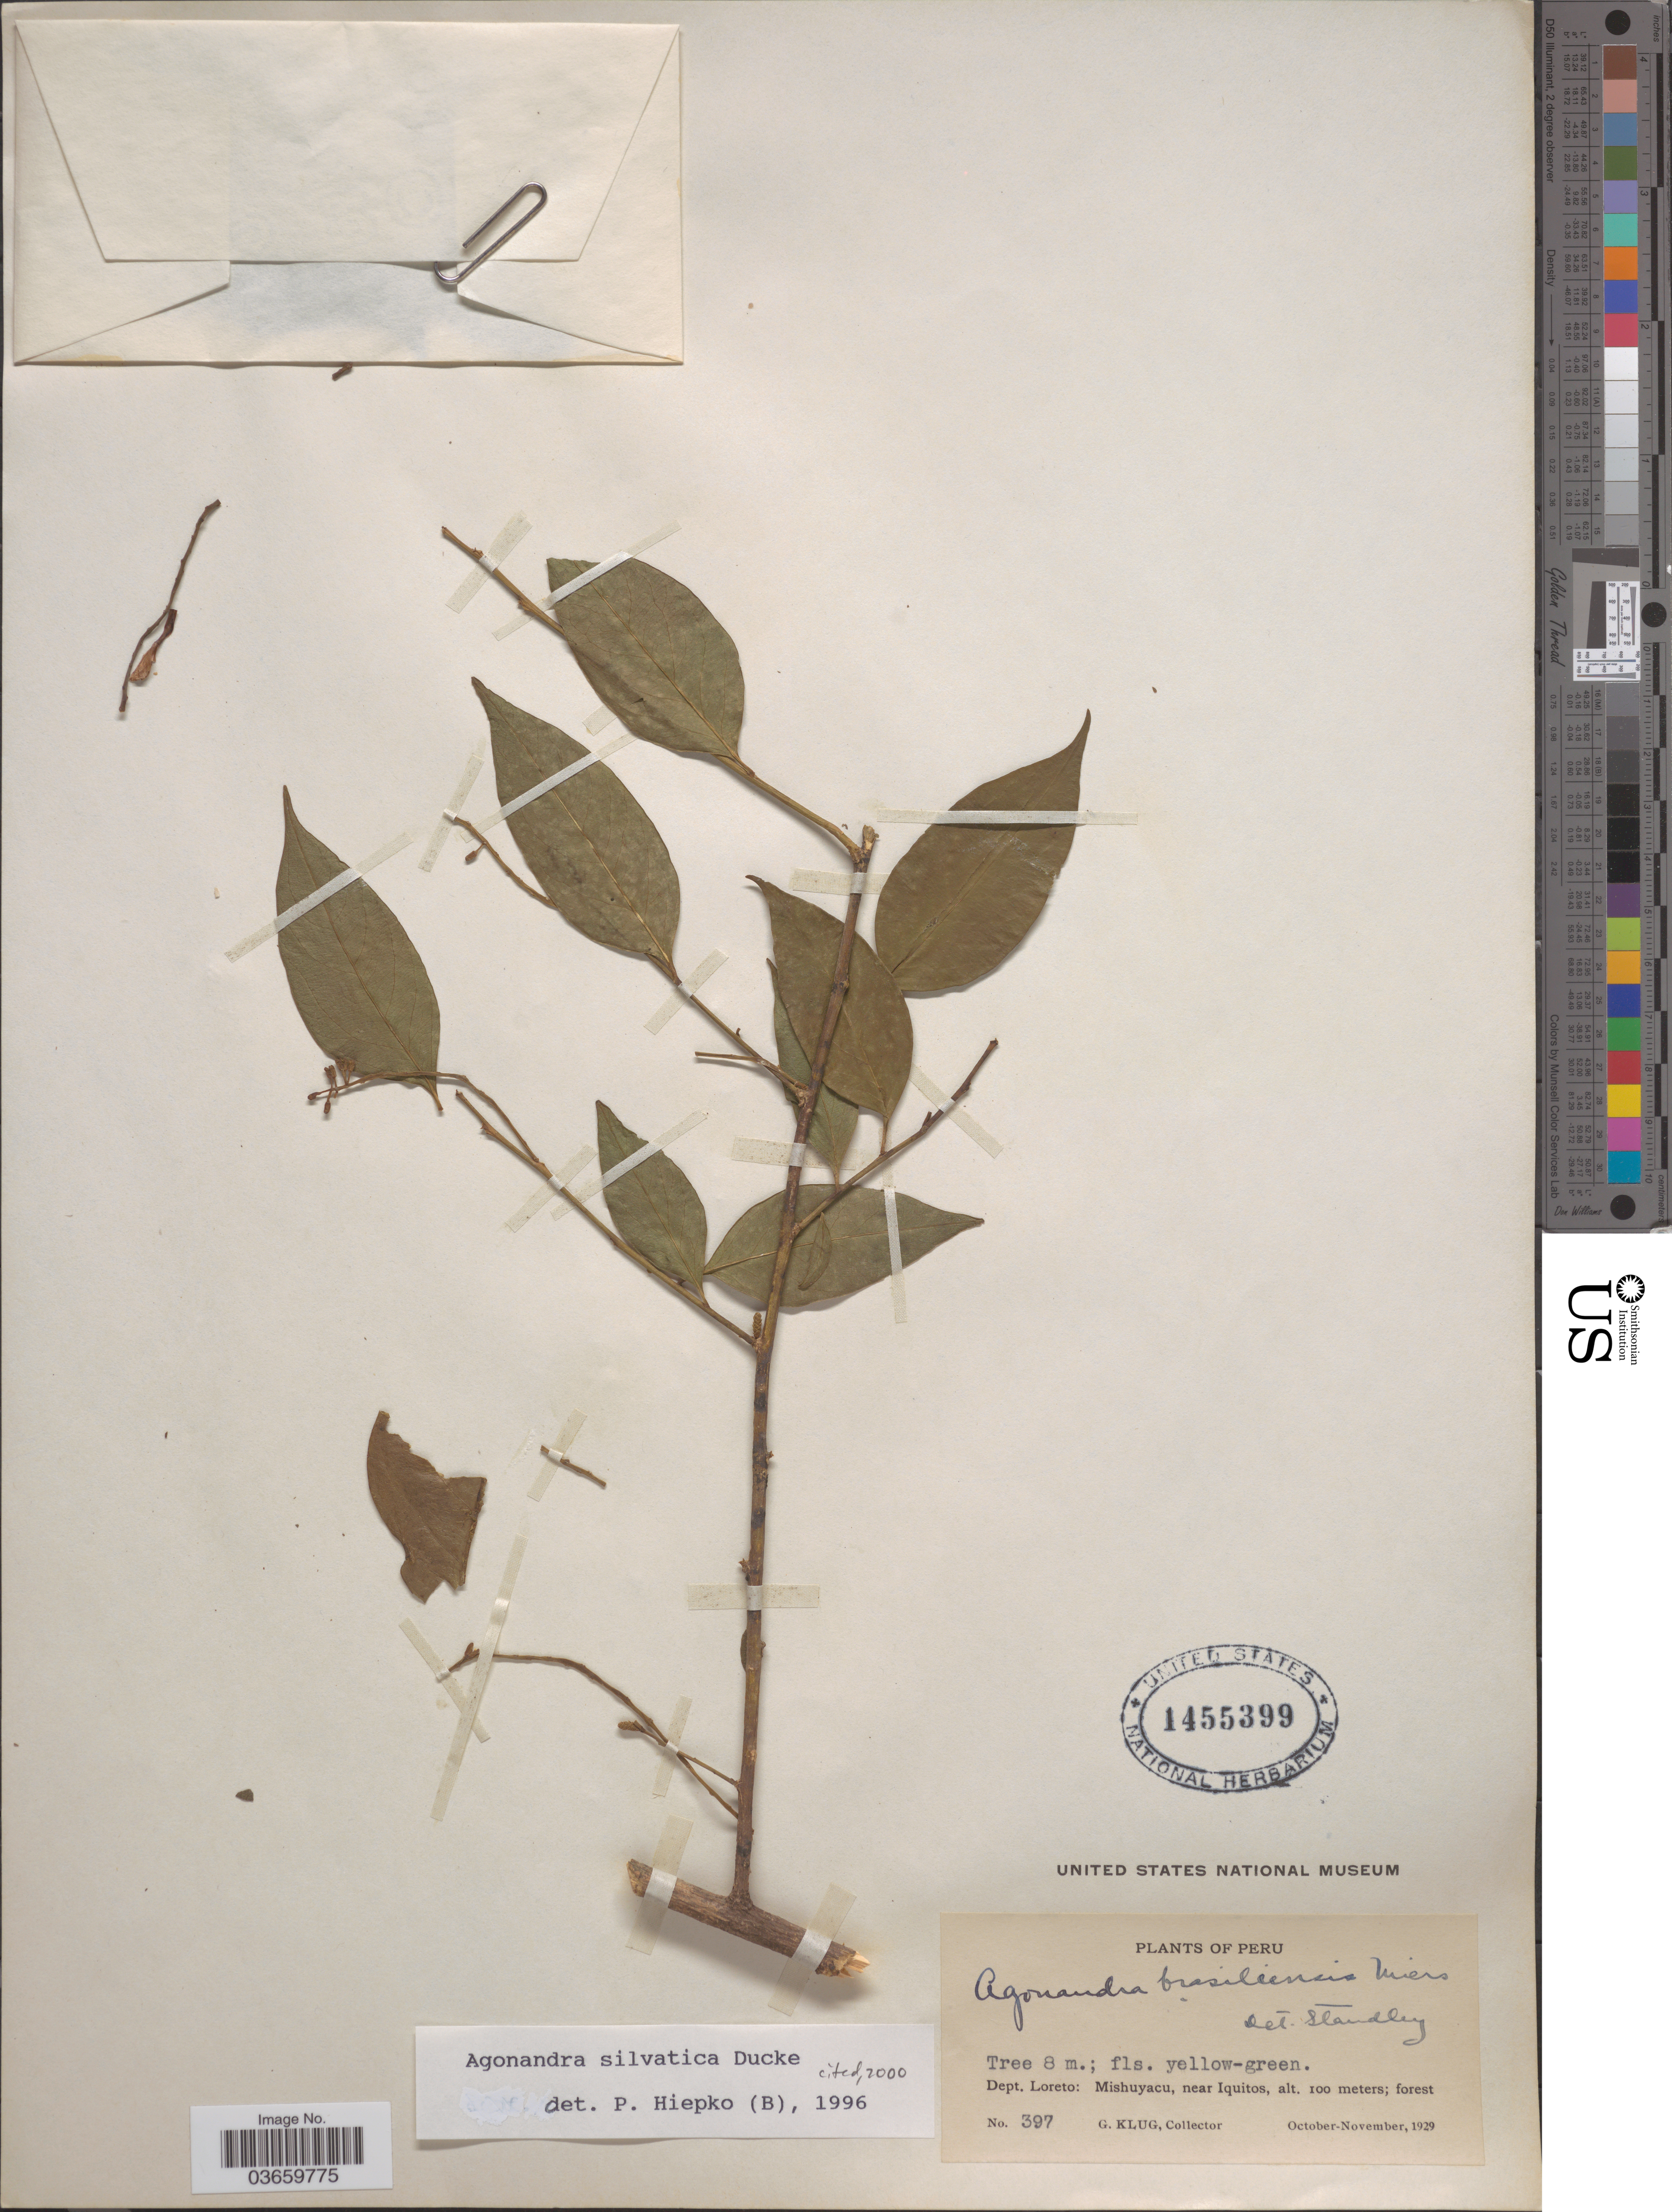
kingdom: Plantae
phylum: Tracheophyta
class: Magnoliopsida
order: Santalales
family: Opiliaceae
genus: Agonandra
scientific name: Agonandra silvatica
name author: Ducke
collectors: G. Klug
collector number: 397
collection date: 1929-10/1929-11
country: Peru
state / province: Loreto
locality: Dept. Loreto: Mishuyacu, near Iquitos.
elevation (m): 100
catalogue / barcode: US 1455399